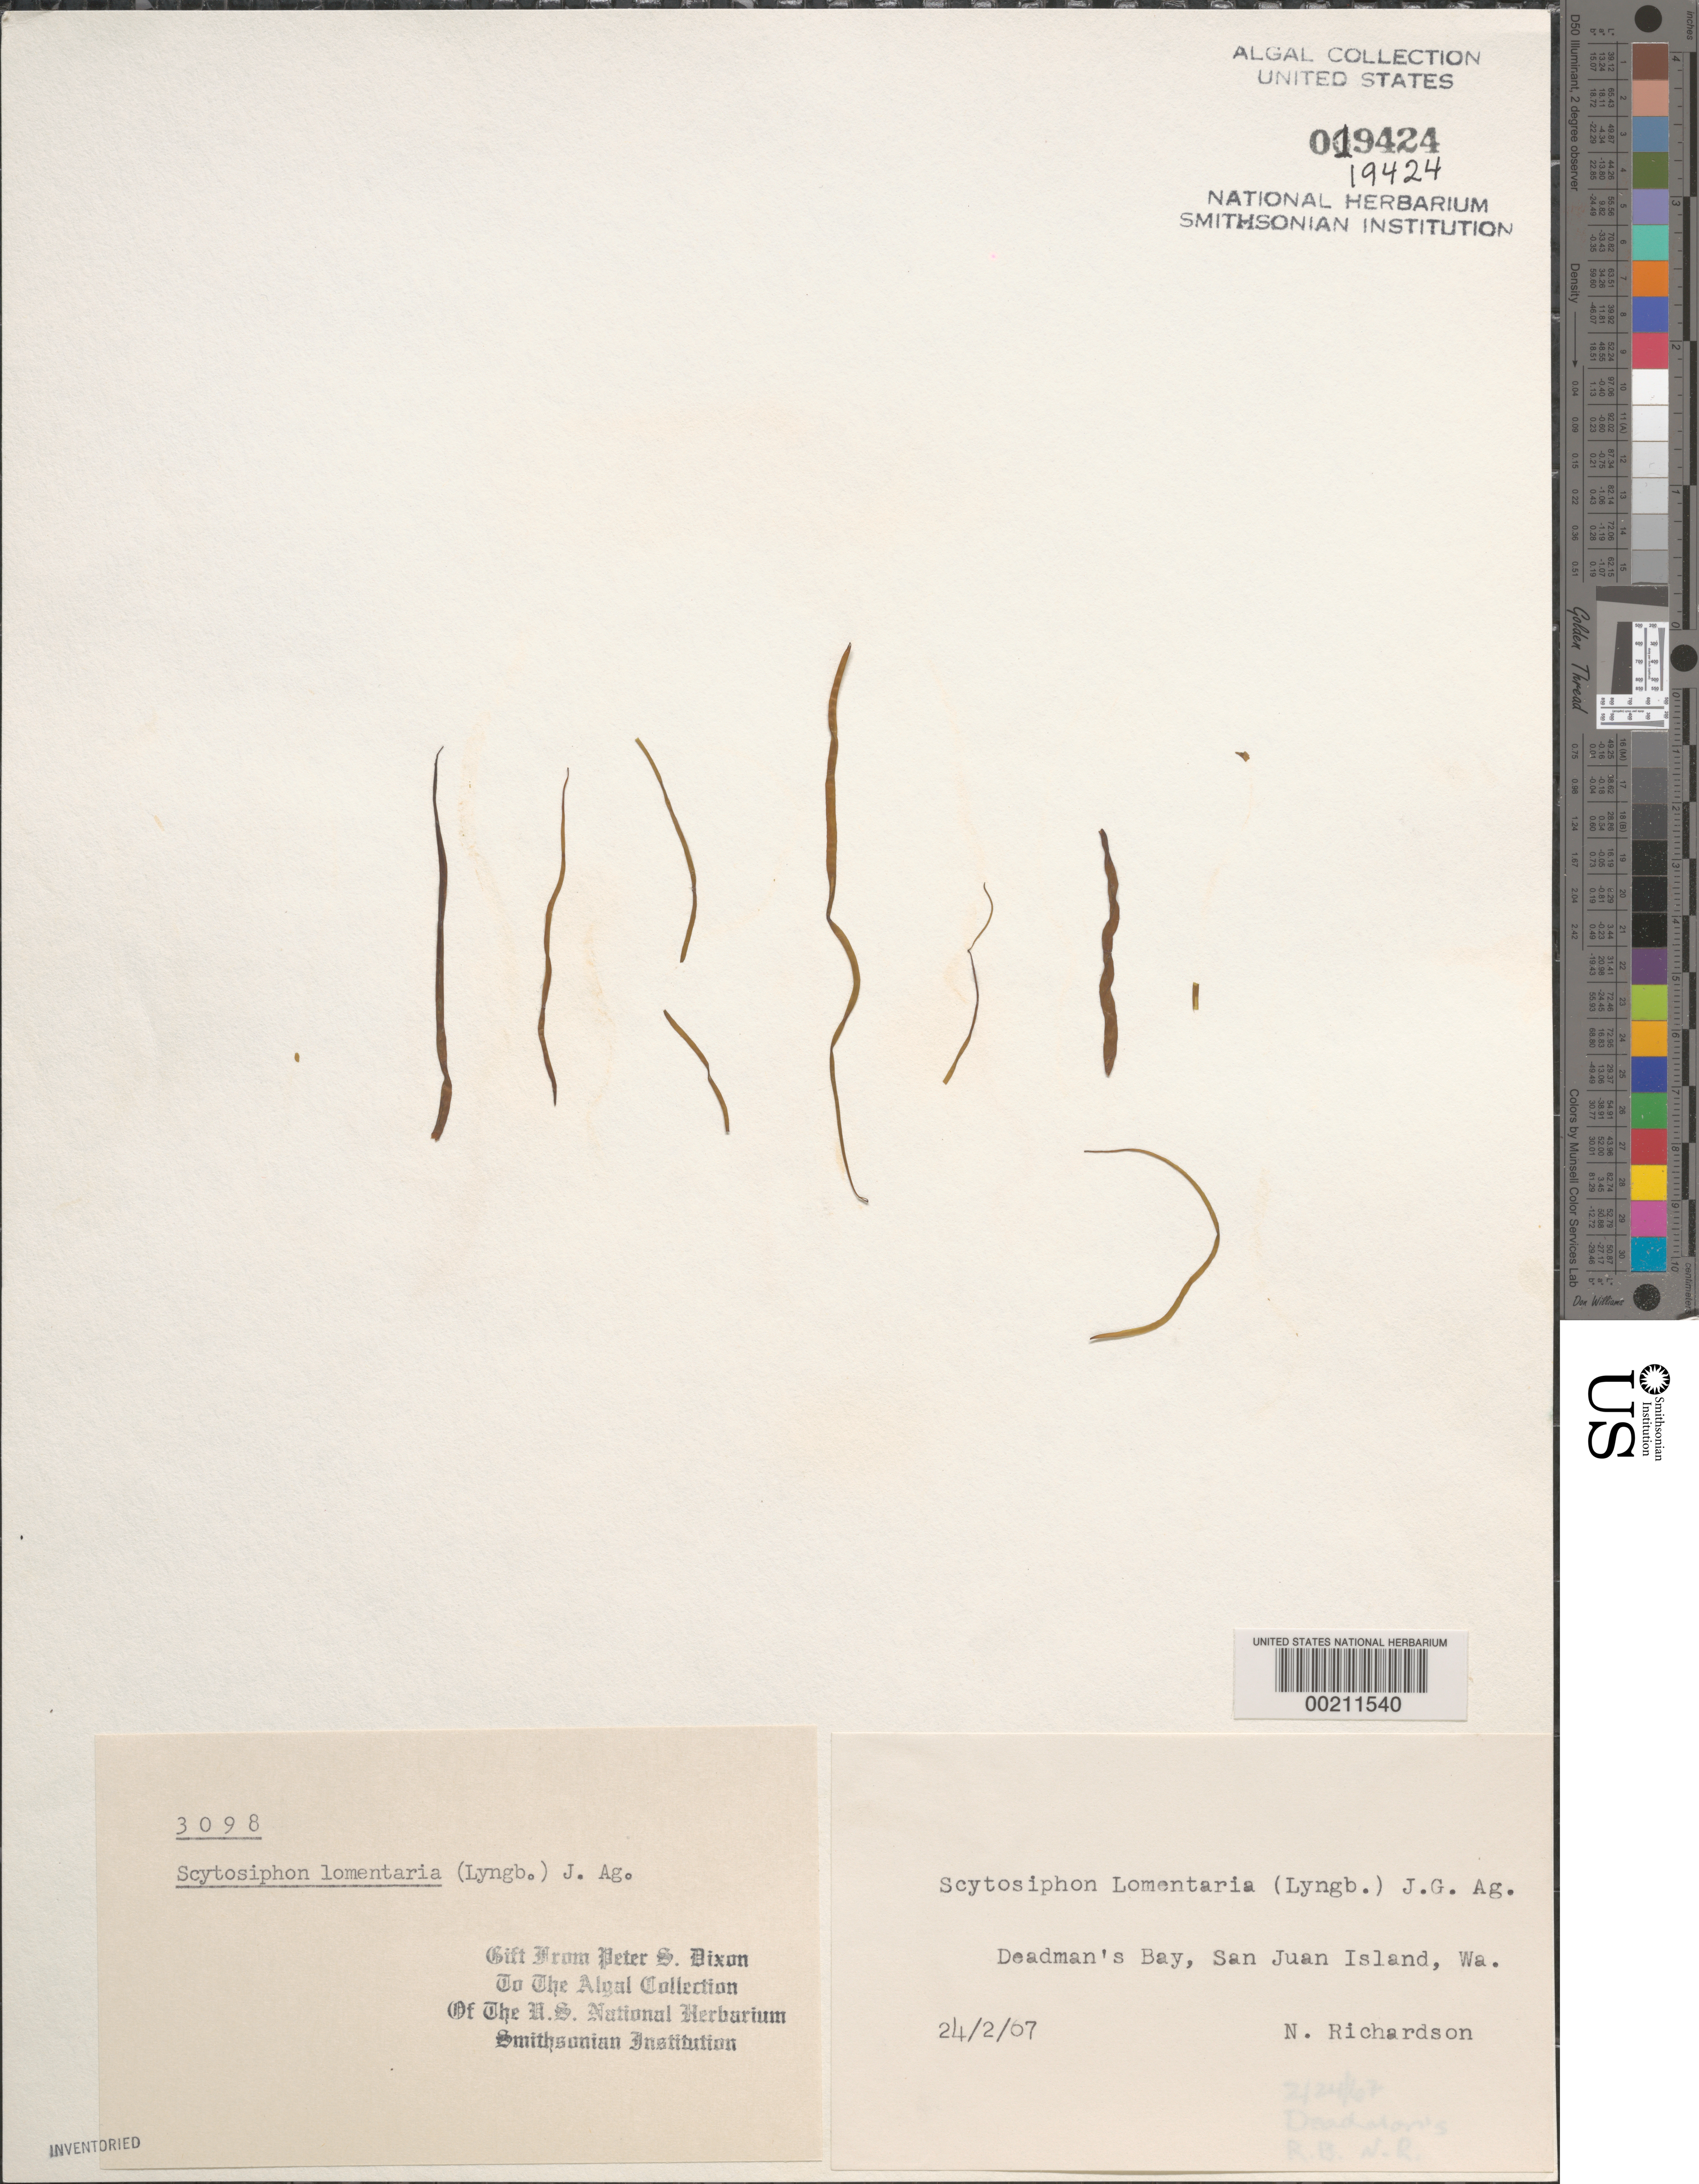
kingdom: Chromista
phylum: Ochrophyta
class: Phaeophyceae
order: Scytosiphonales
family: Scytosiphonaceae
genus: Scytosiphon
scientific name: Scytosiphon lomentaria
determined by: Dixon, P. S.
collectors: N. Richardson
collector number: PSD 3098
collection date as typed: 24 Feb 1967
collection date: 1967-02-24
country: United States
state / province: Washington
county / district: San Juan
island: San Juan Island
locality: Deadman's Bay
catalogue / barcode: US 19424